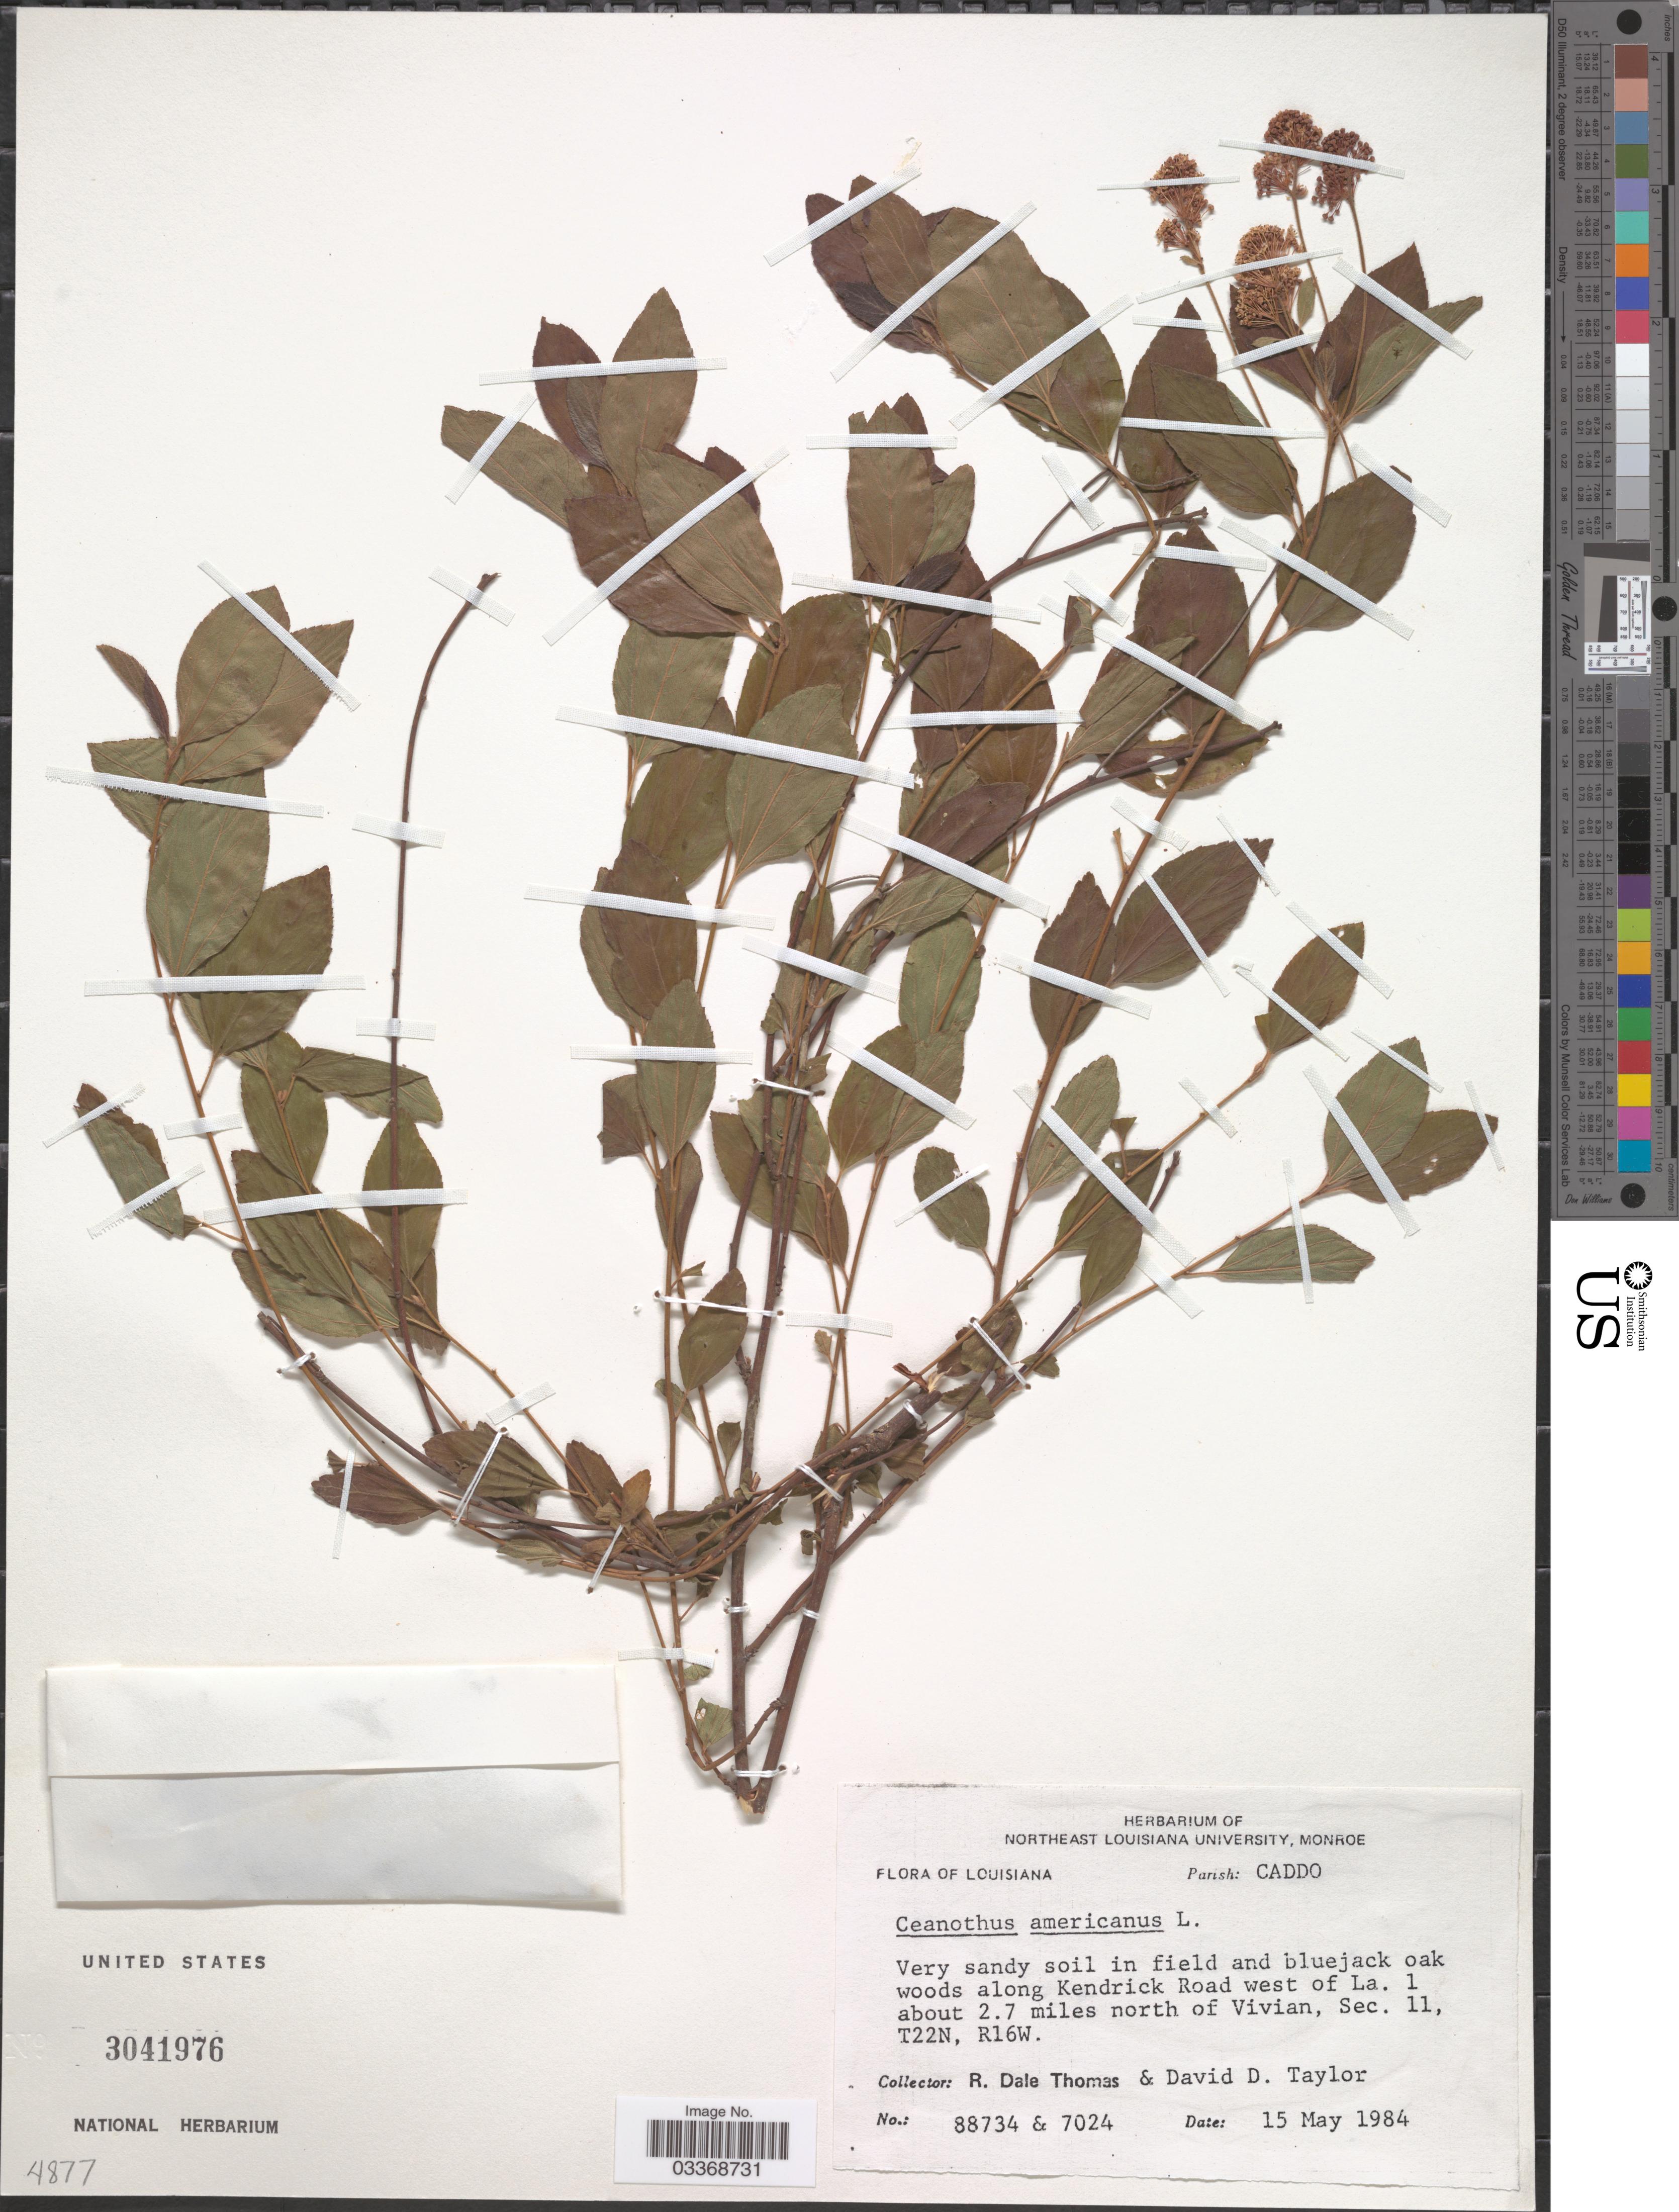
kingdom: Plantae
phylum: Tracheophyta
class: Magnoliopsida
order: Rosales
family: Rhamnaceae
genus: Ceanothus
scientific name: Ceanothus americanus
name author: L.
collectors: R. Thomas & D. Taylor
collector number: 88734 & 7024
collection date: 1984-05-15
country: United States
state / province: Louisiana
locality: Parish: Caddo. Along Kendrick Road west of La. 1 about 2.7 miles north of Vivian, Sec. 11, T22N, R16W.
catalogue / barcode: US 3041976